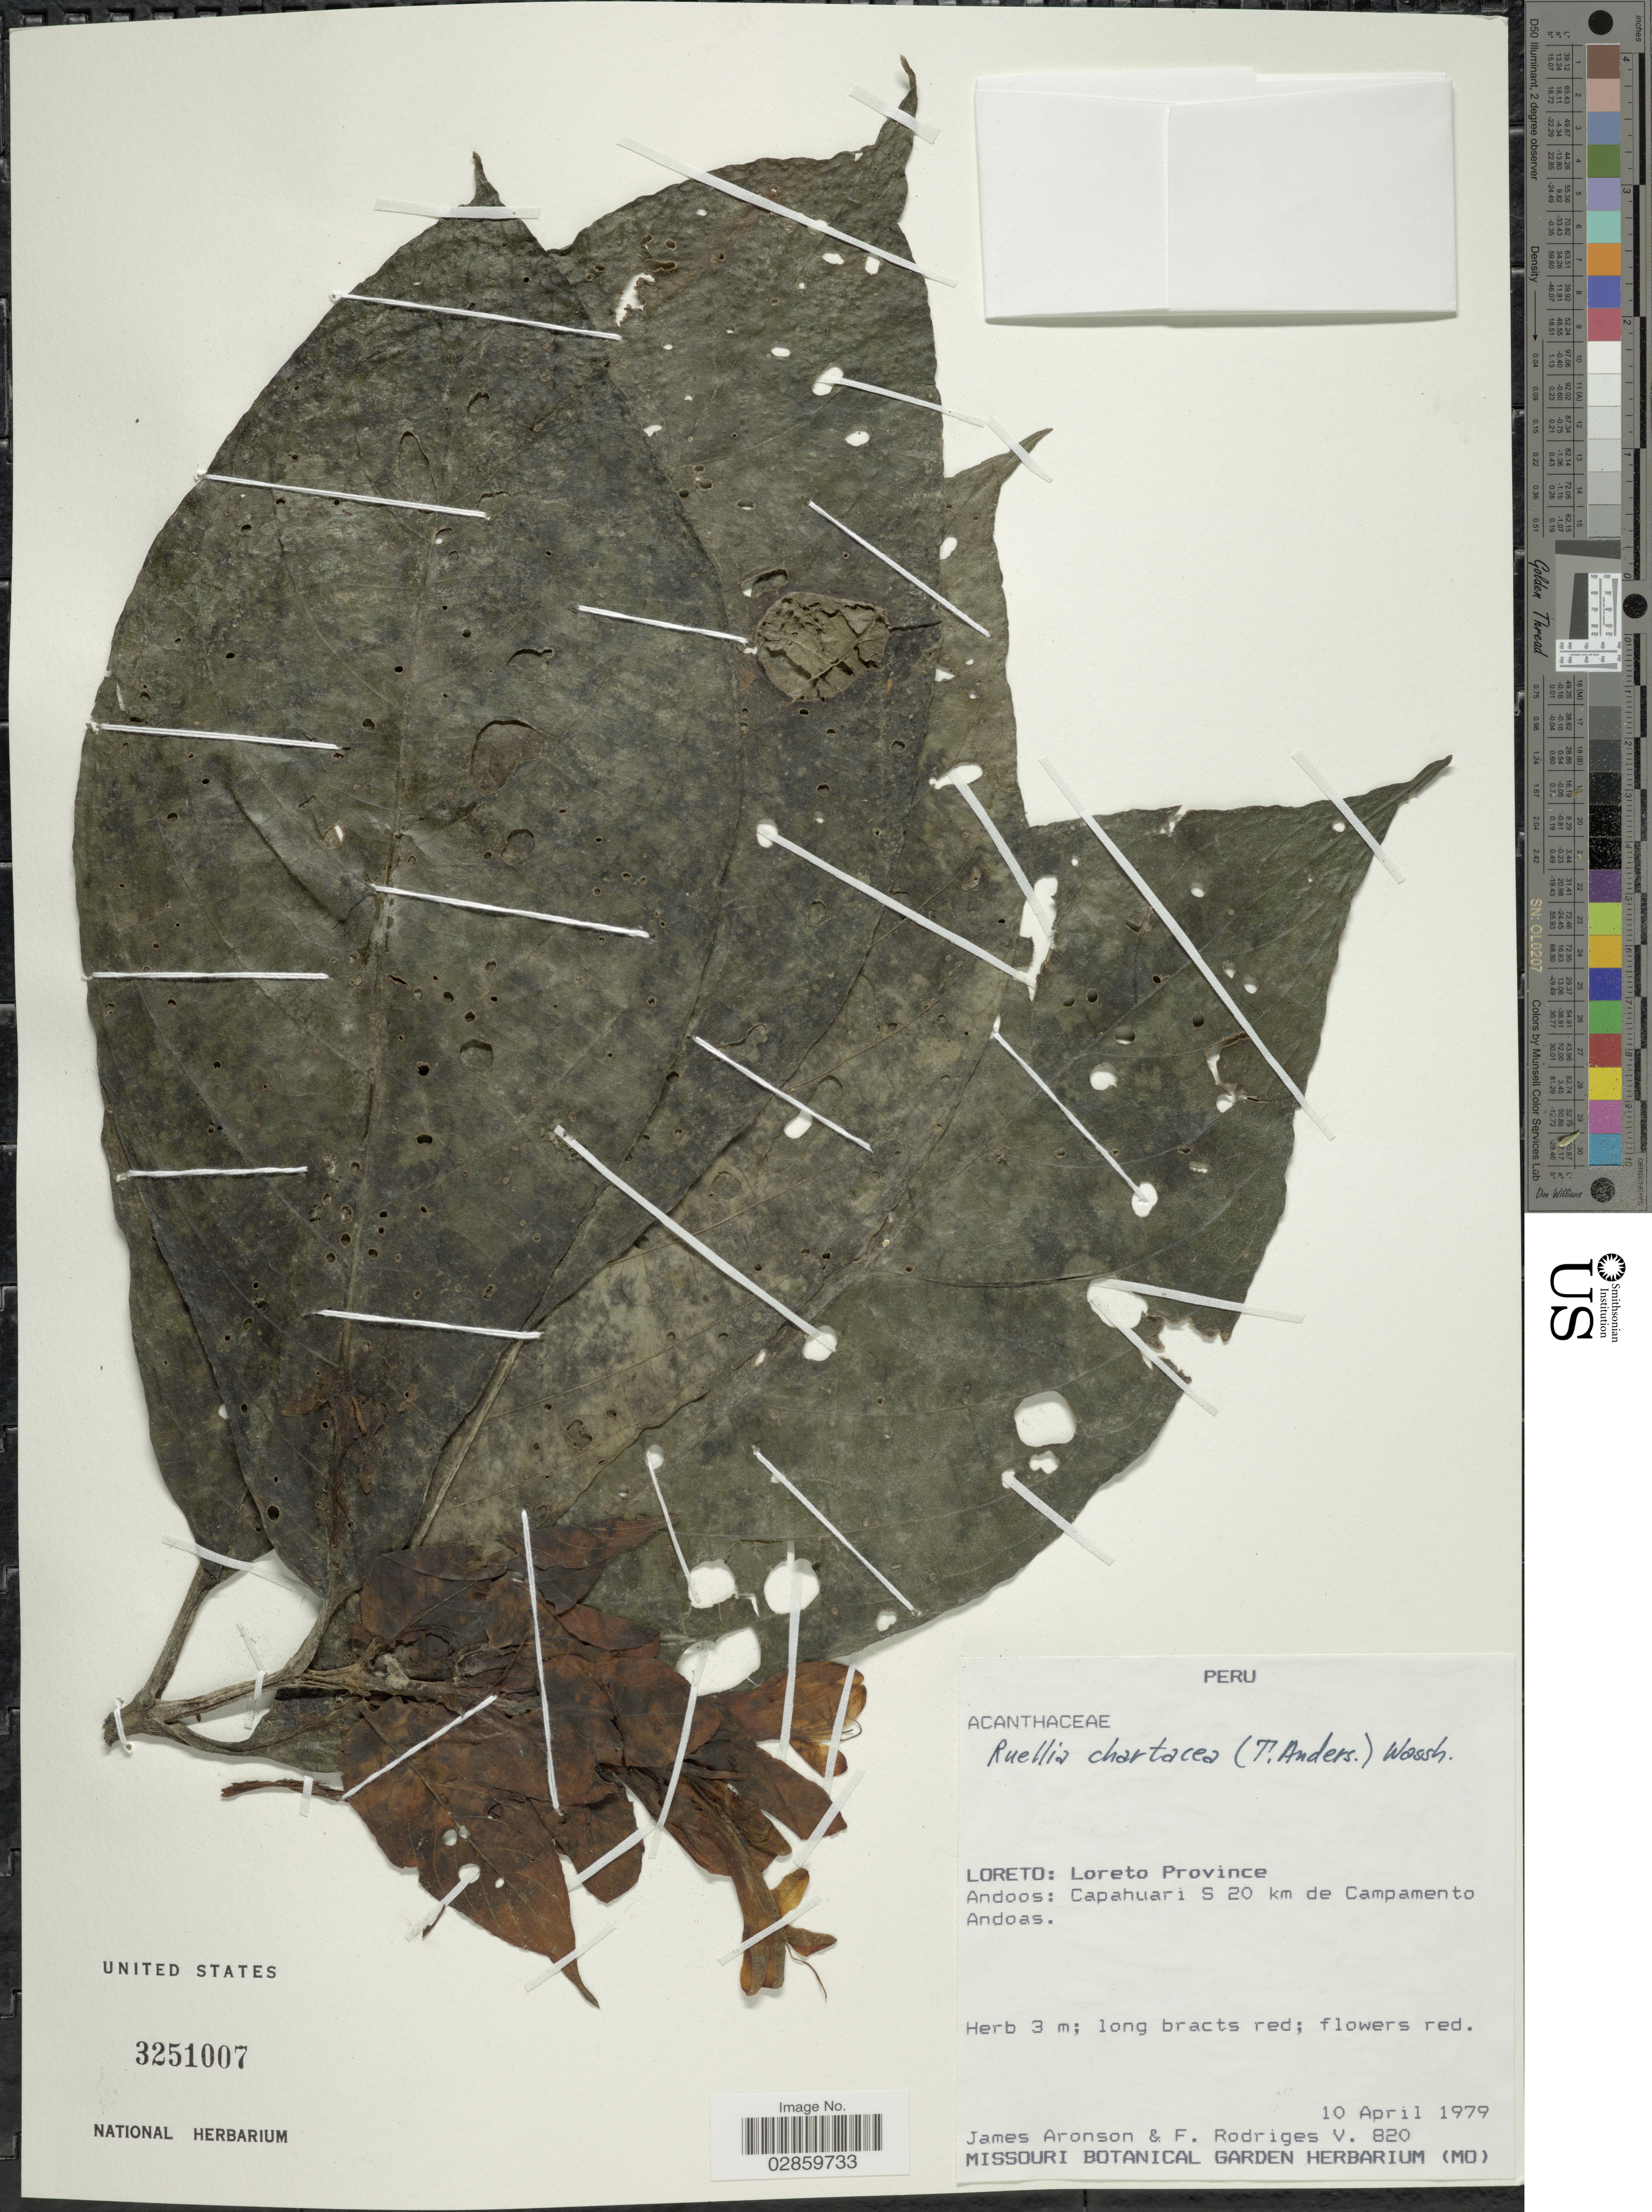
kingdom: Plantae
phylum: Tracheophyta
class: Magnoliopsida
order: Lamiales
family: Acanthaceae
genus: Ruellia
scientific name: Ruellia chartacea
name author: (T. Anderson) Wassh.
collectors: J. Aronson & F. Rodriges V.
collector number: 820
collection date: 1979-04-10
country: Peru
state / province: Loreto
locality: Loreto Province. Andoos: Capahuari S 20 km de Campamento Andoas.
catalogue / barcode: US 3251007